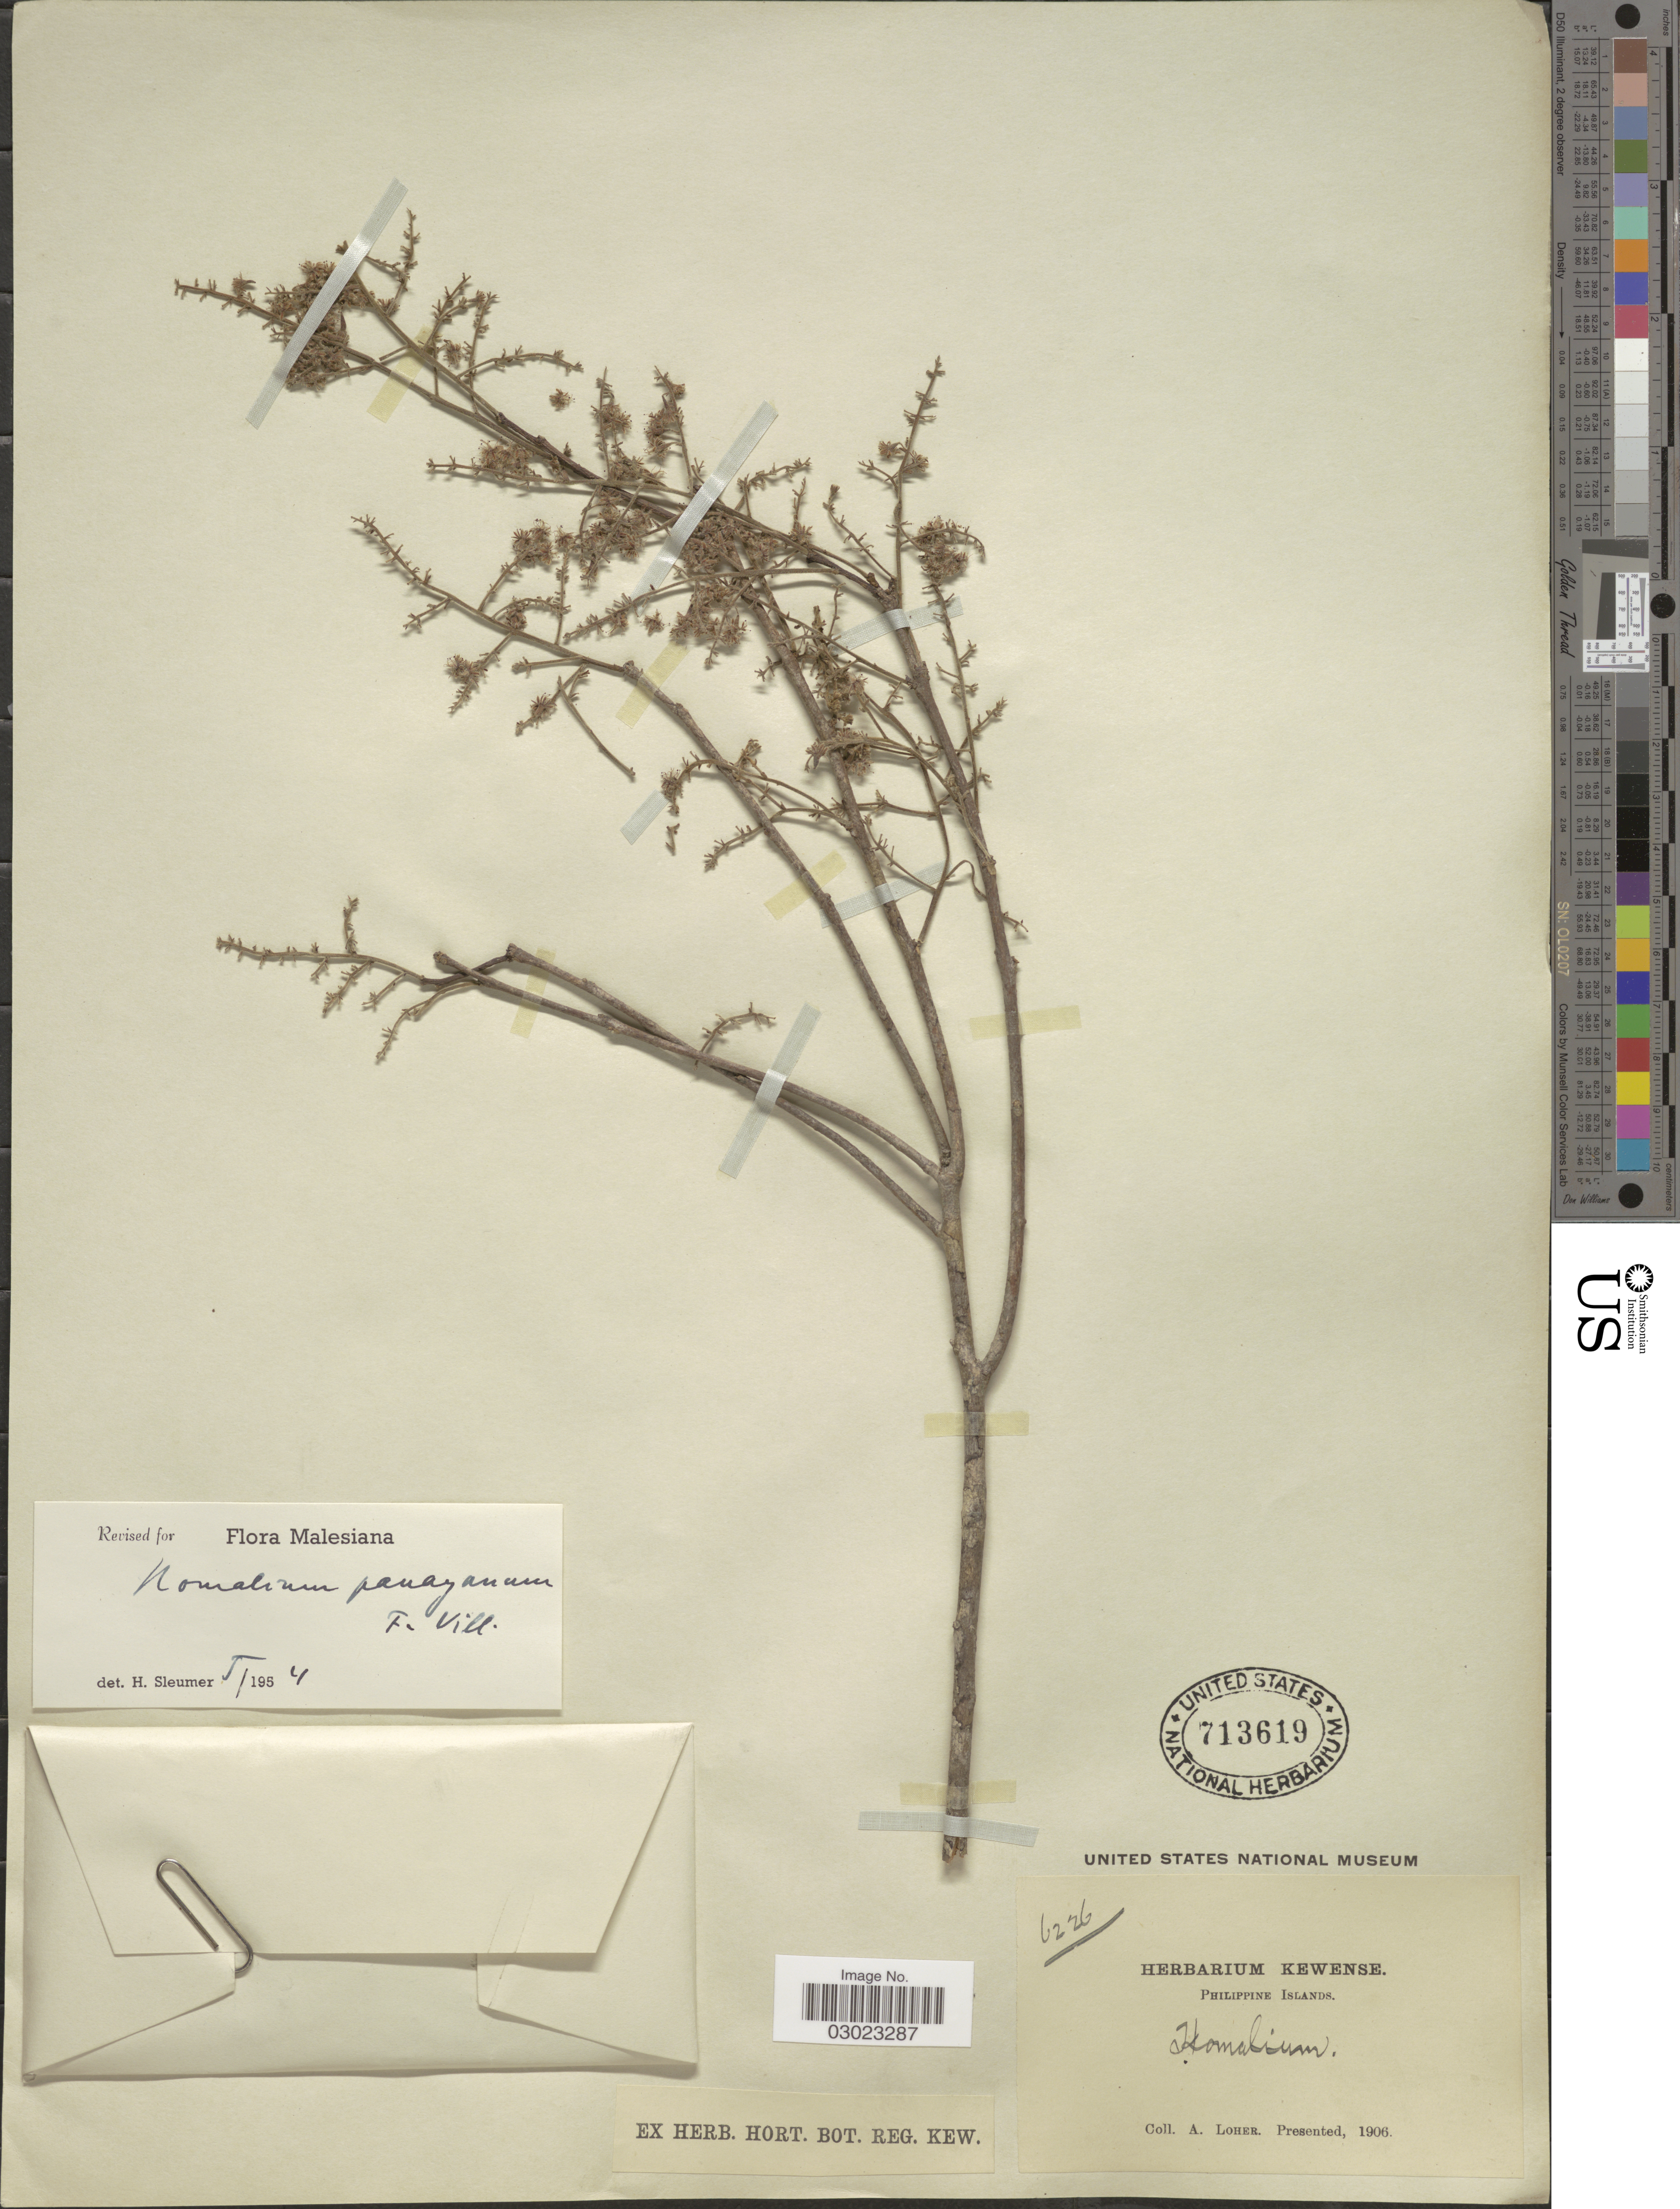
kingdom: Plantae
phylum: Tracheophyta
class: Magnoliopsida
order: Malpighiales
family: Salicaceae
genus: Homalium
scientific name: Homalium panayanum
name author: Fern.-Vill.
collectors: A. Loher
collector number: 6226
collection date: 1906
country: Philippines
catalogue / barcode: US 713619